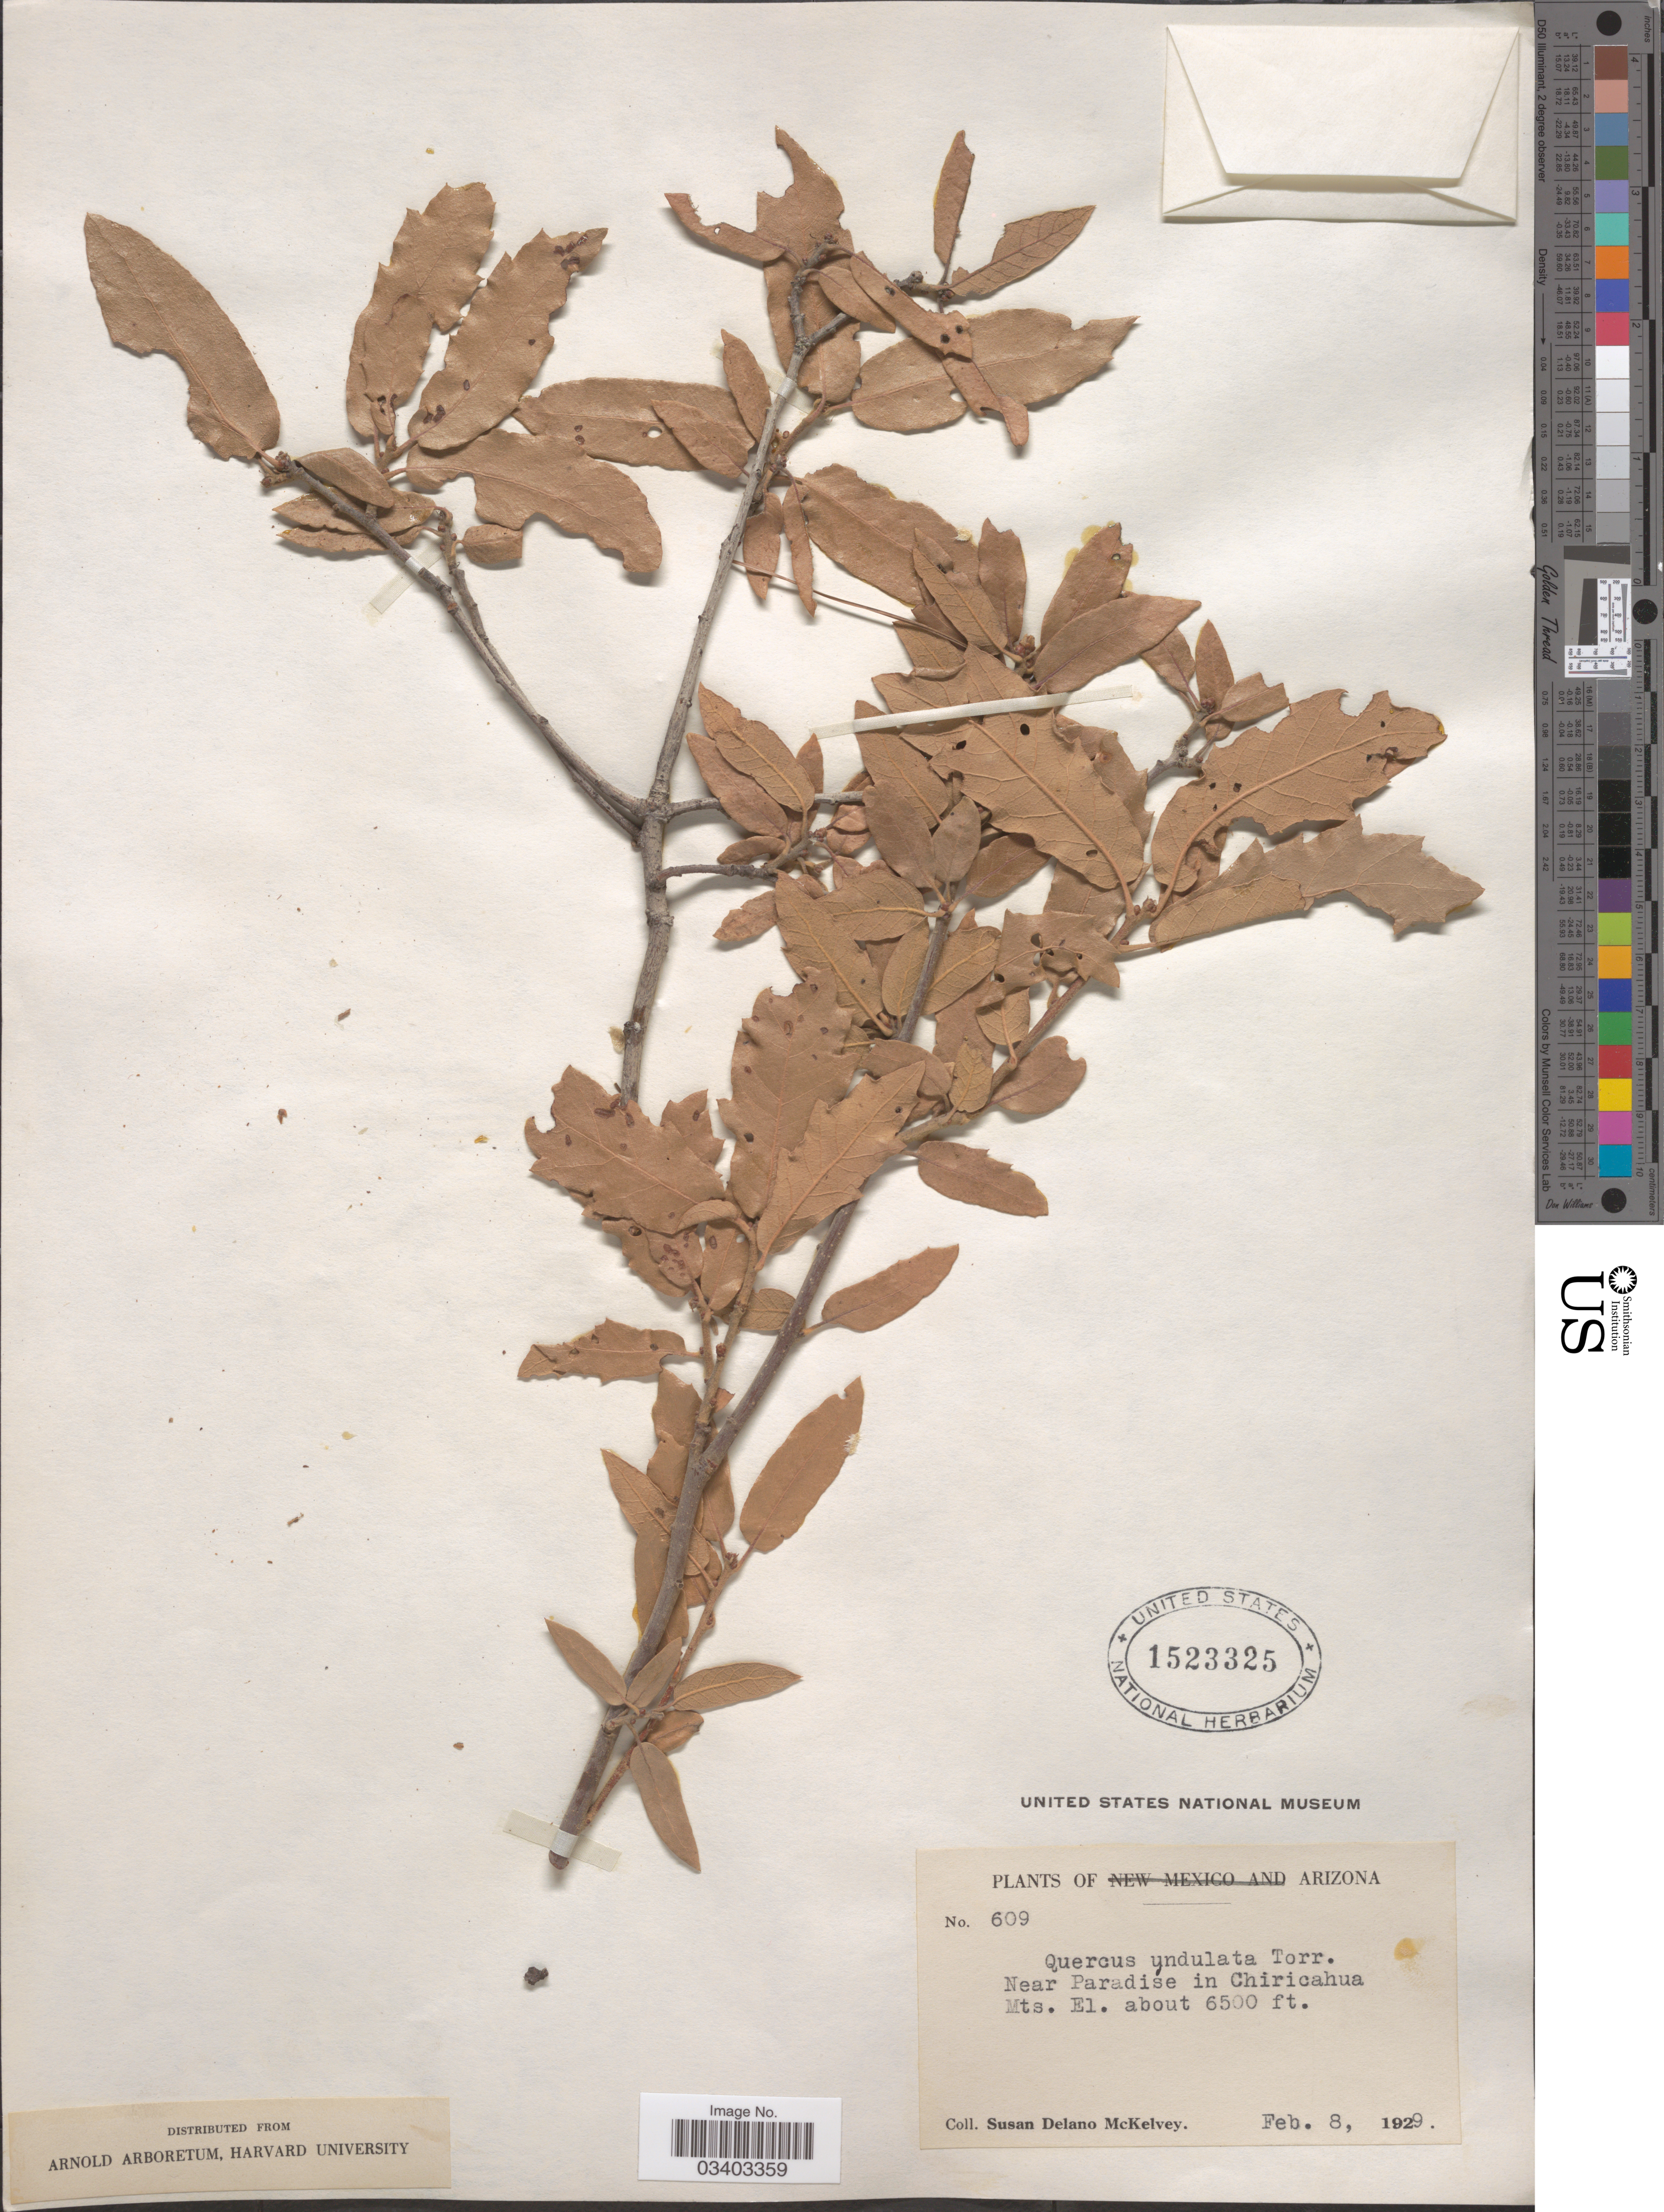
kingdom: Plantae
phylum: Tracheophyta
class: Magnoliopsida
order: Fagales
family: Fagaceae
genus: Quercus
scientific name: Quercus arizonica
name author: Sarg.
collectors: S. A. McKelvey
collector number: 609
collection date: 1929-02-08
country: United States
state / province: Arizona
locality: Near Paradise in Chiricahua Mts.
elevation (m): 1981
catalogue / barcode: US 1523325